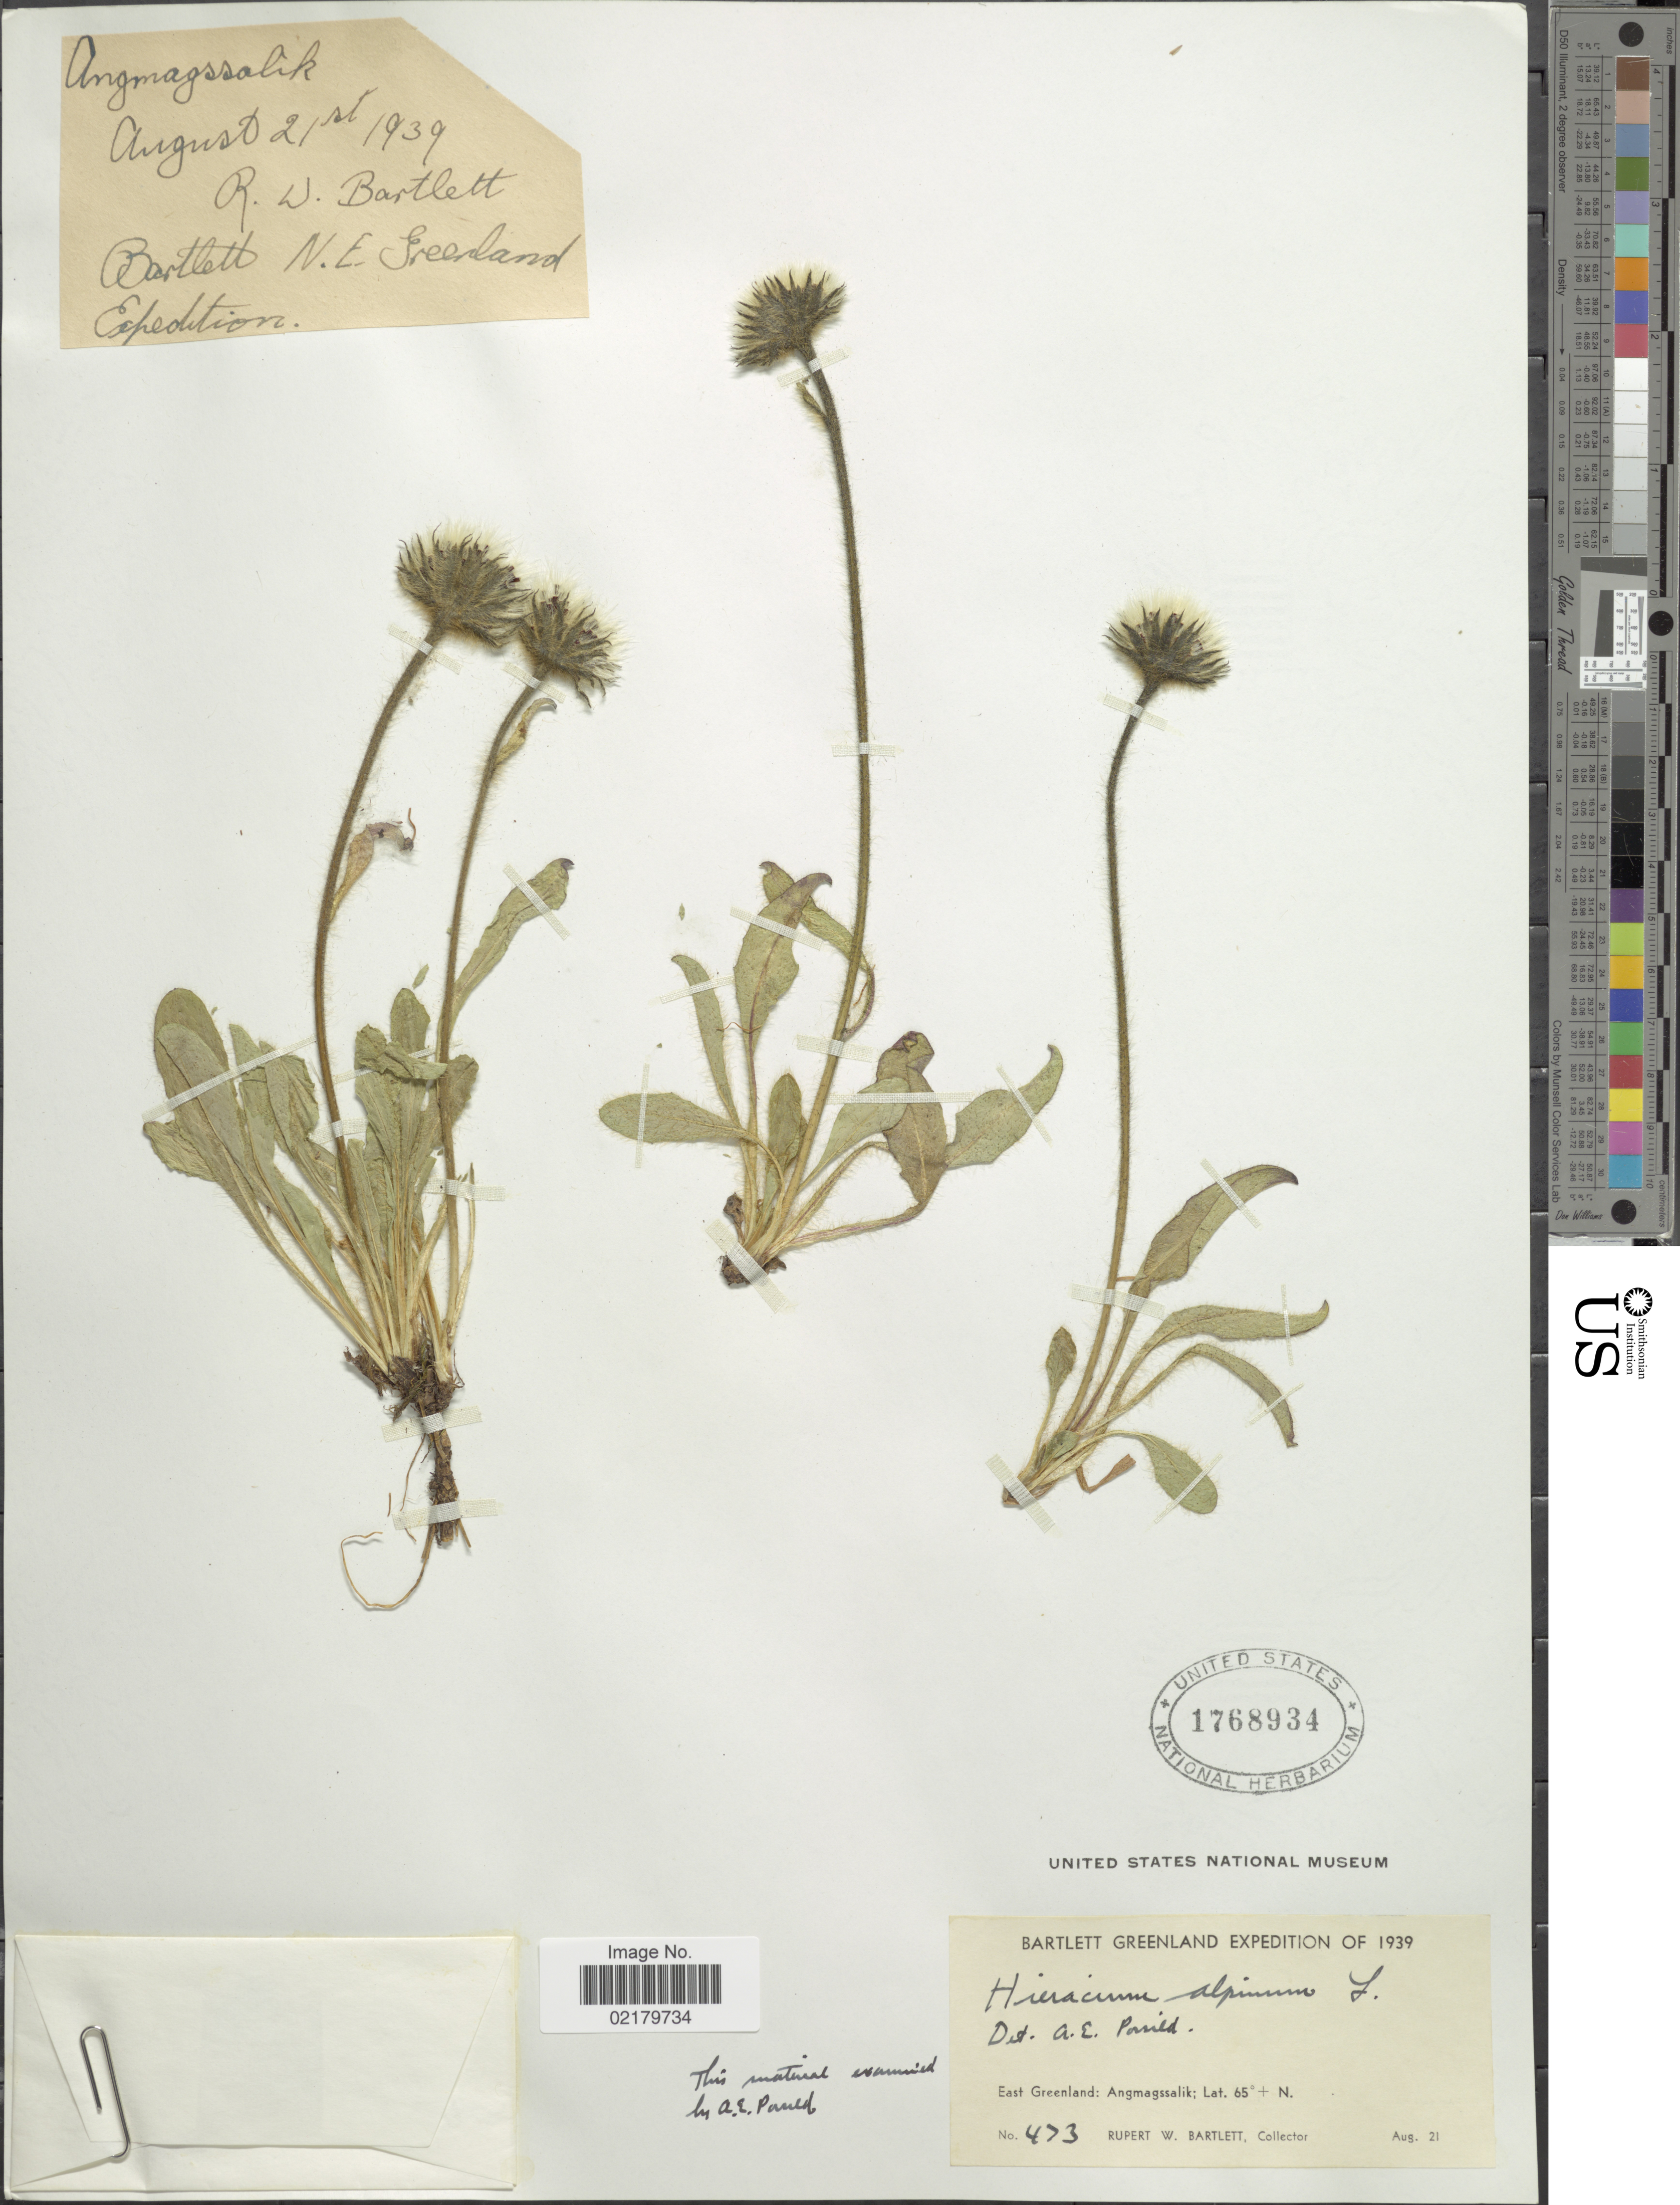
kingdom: Plantae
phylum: Tracheophyta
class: Magnoliopsida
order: Asterales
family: Asteraceae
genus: Hieracium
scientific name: Hieracium alpinum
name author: L.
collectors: R. W. Bartlett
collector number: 473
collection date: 1939-08-21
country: Greenland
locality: East Greenland: Angmagssalik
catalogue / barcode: US 1768934